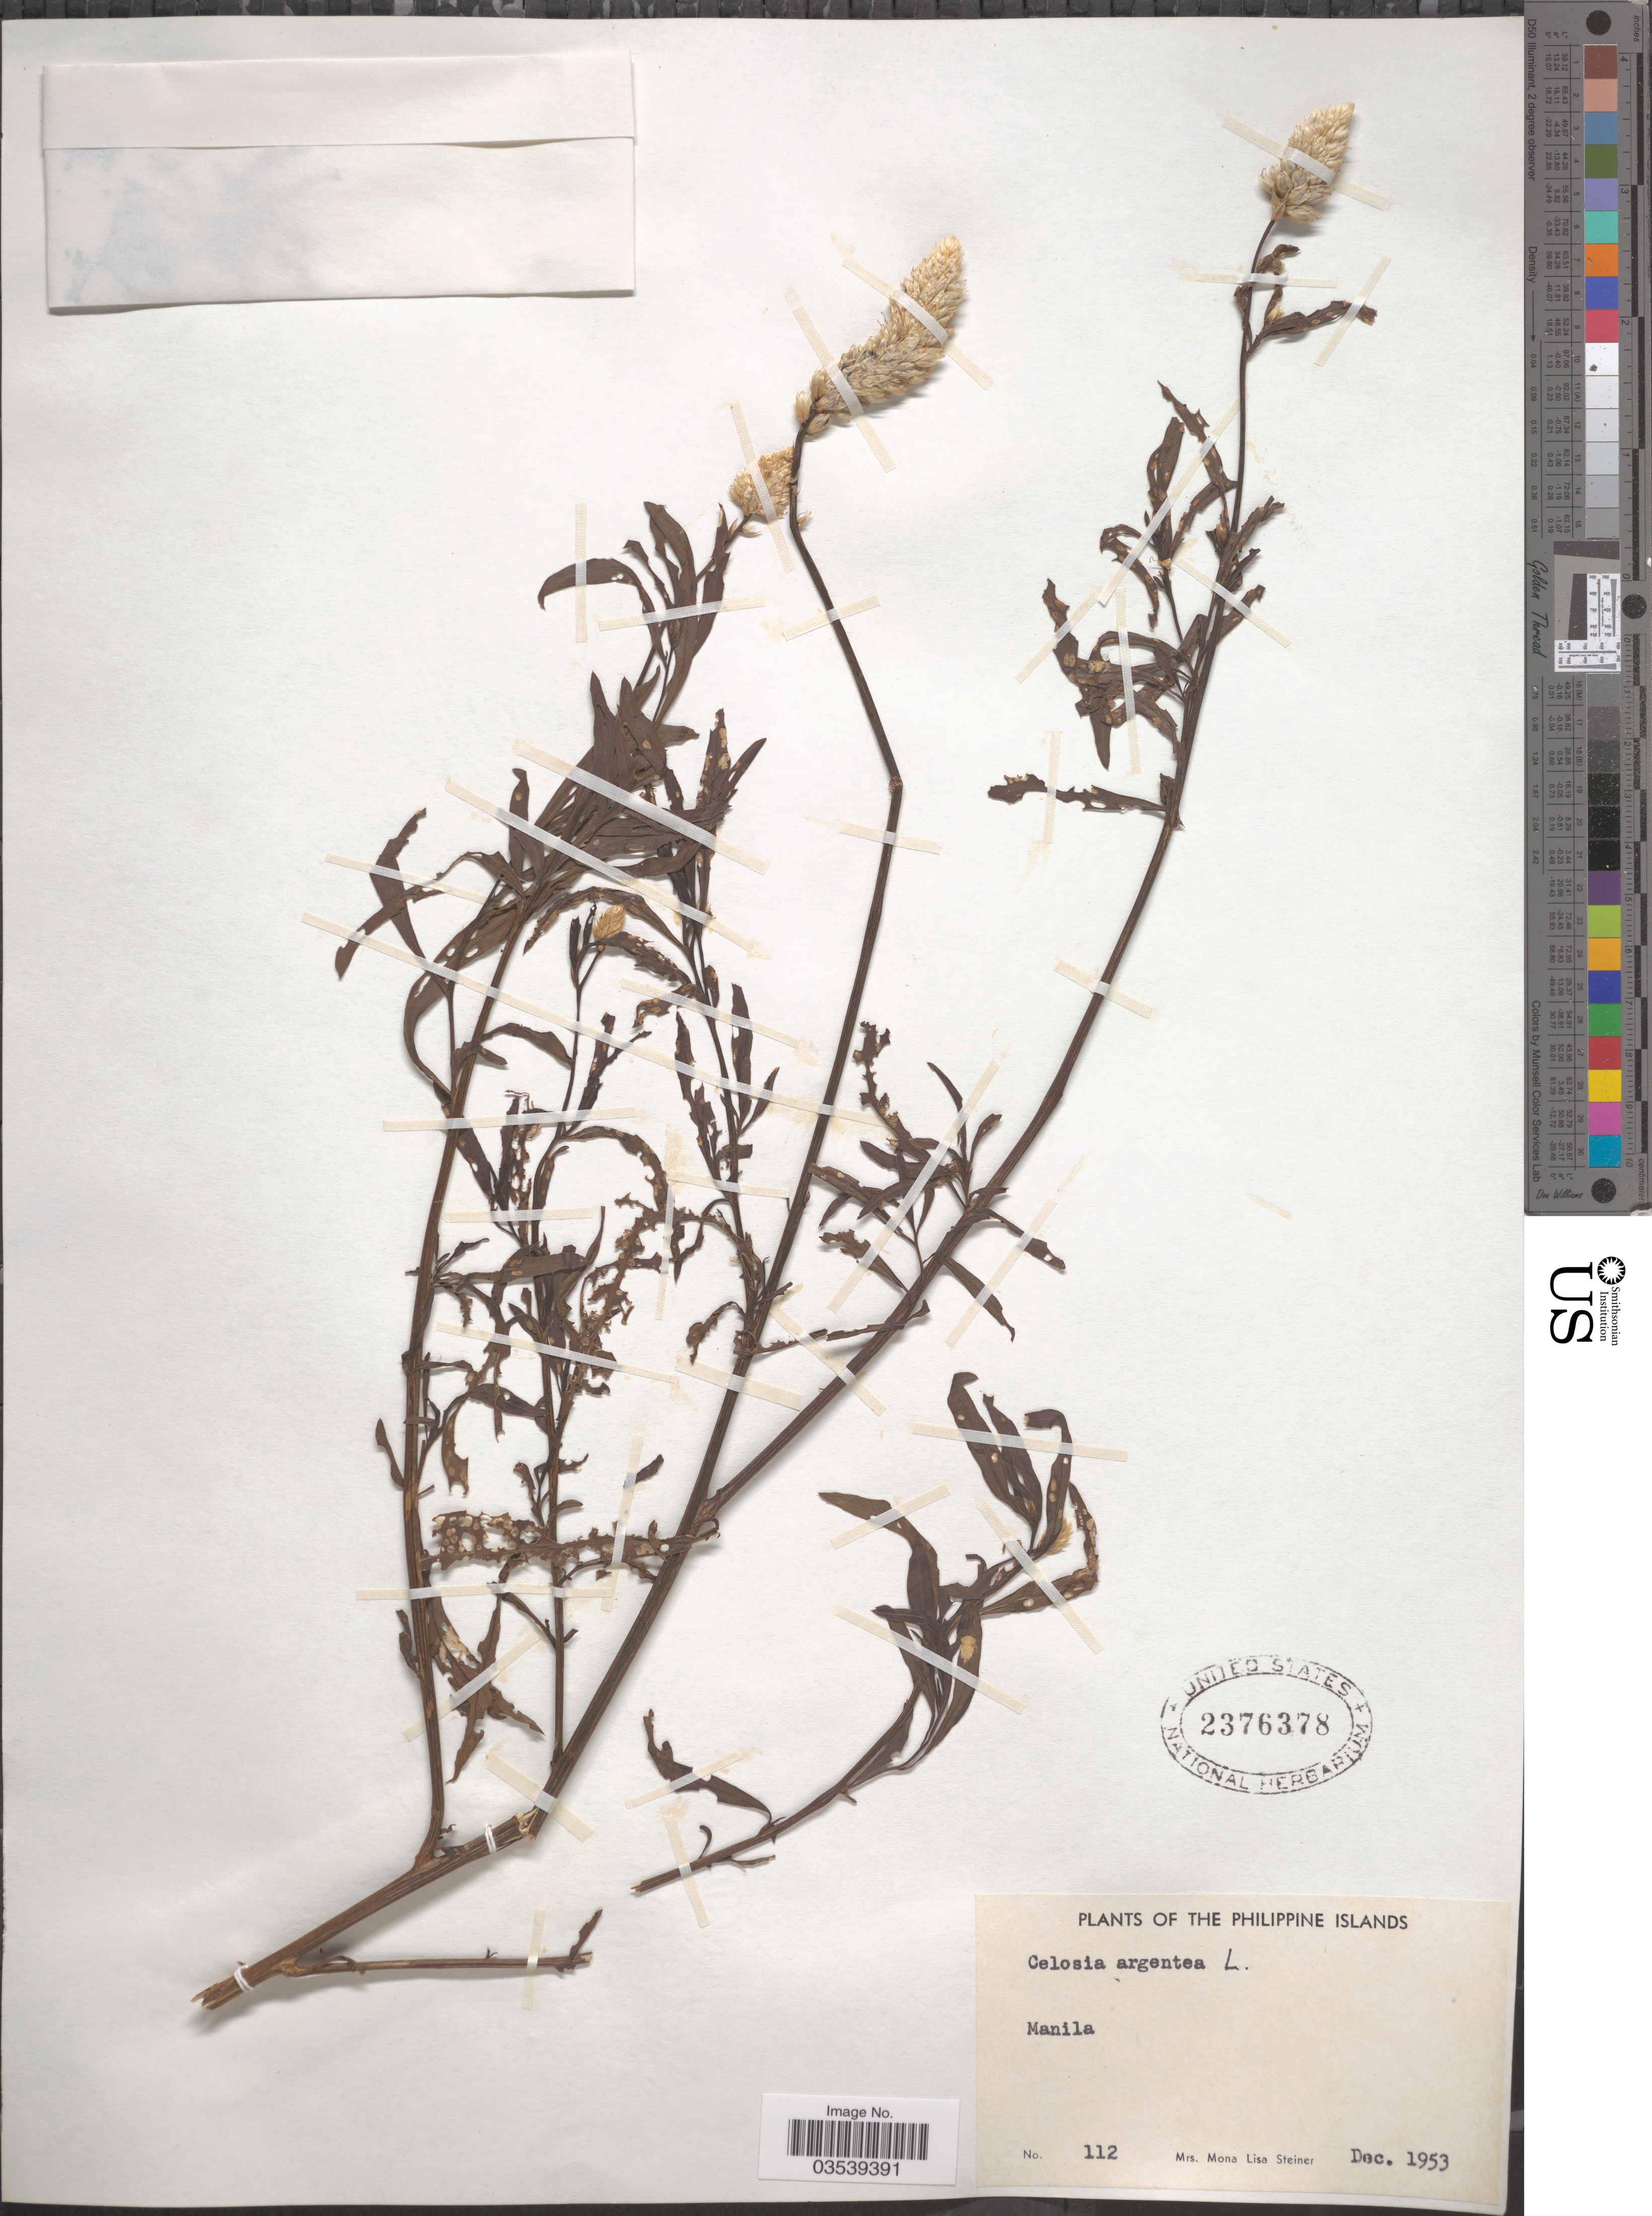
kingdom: Plantae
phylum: Tracheophyta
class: Magnoliopsida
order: Caryophyllales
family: Amaranthaceae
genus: Celosia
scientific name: Celosia argentea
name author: L.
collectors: M. Steiner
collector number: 112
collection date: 1953-12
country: Philippines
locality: The Philippines Islands. Manila.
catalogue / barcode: US 2376378